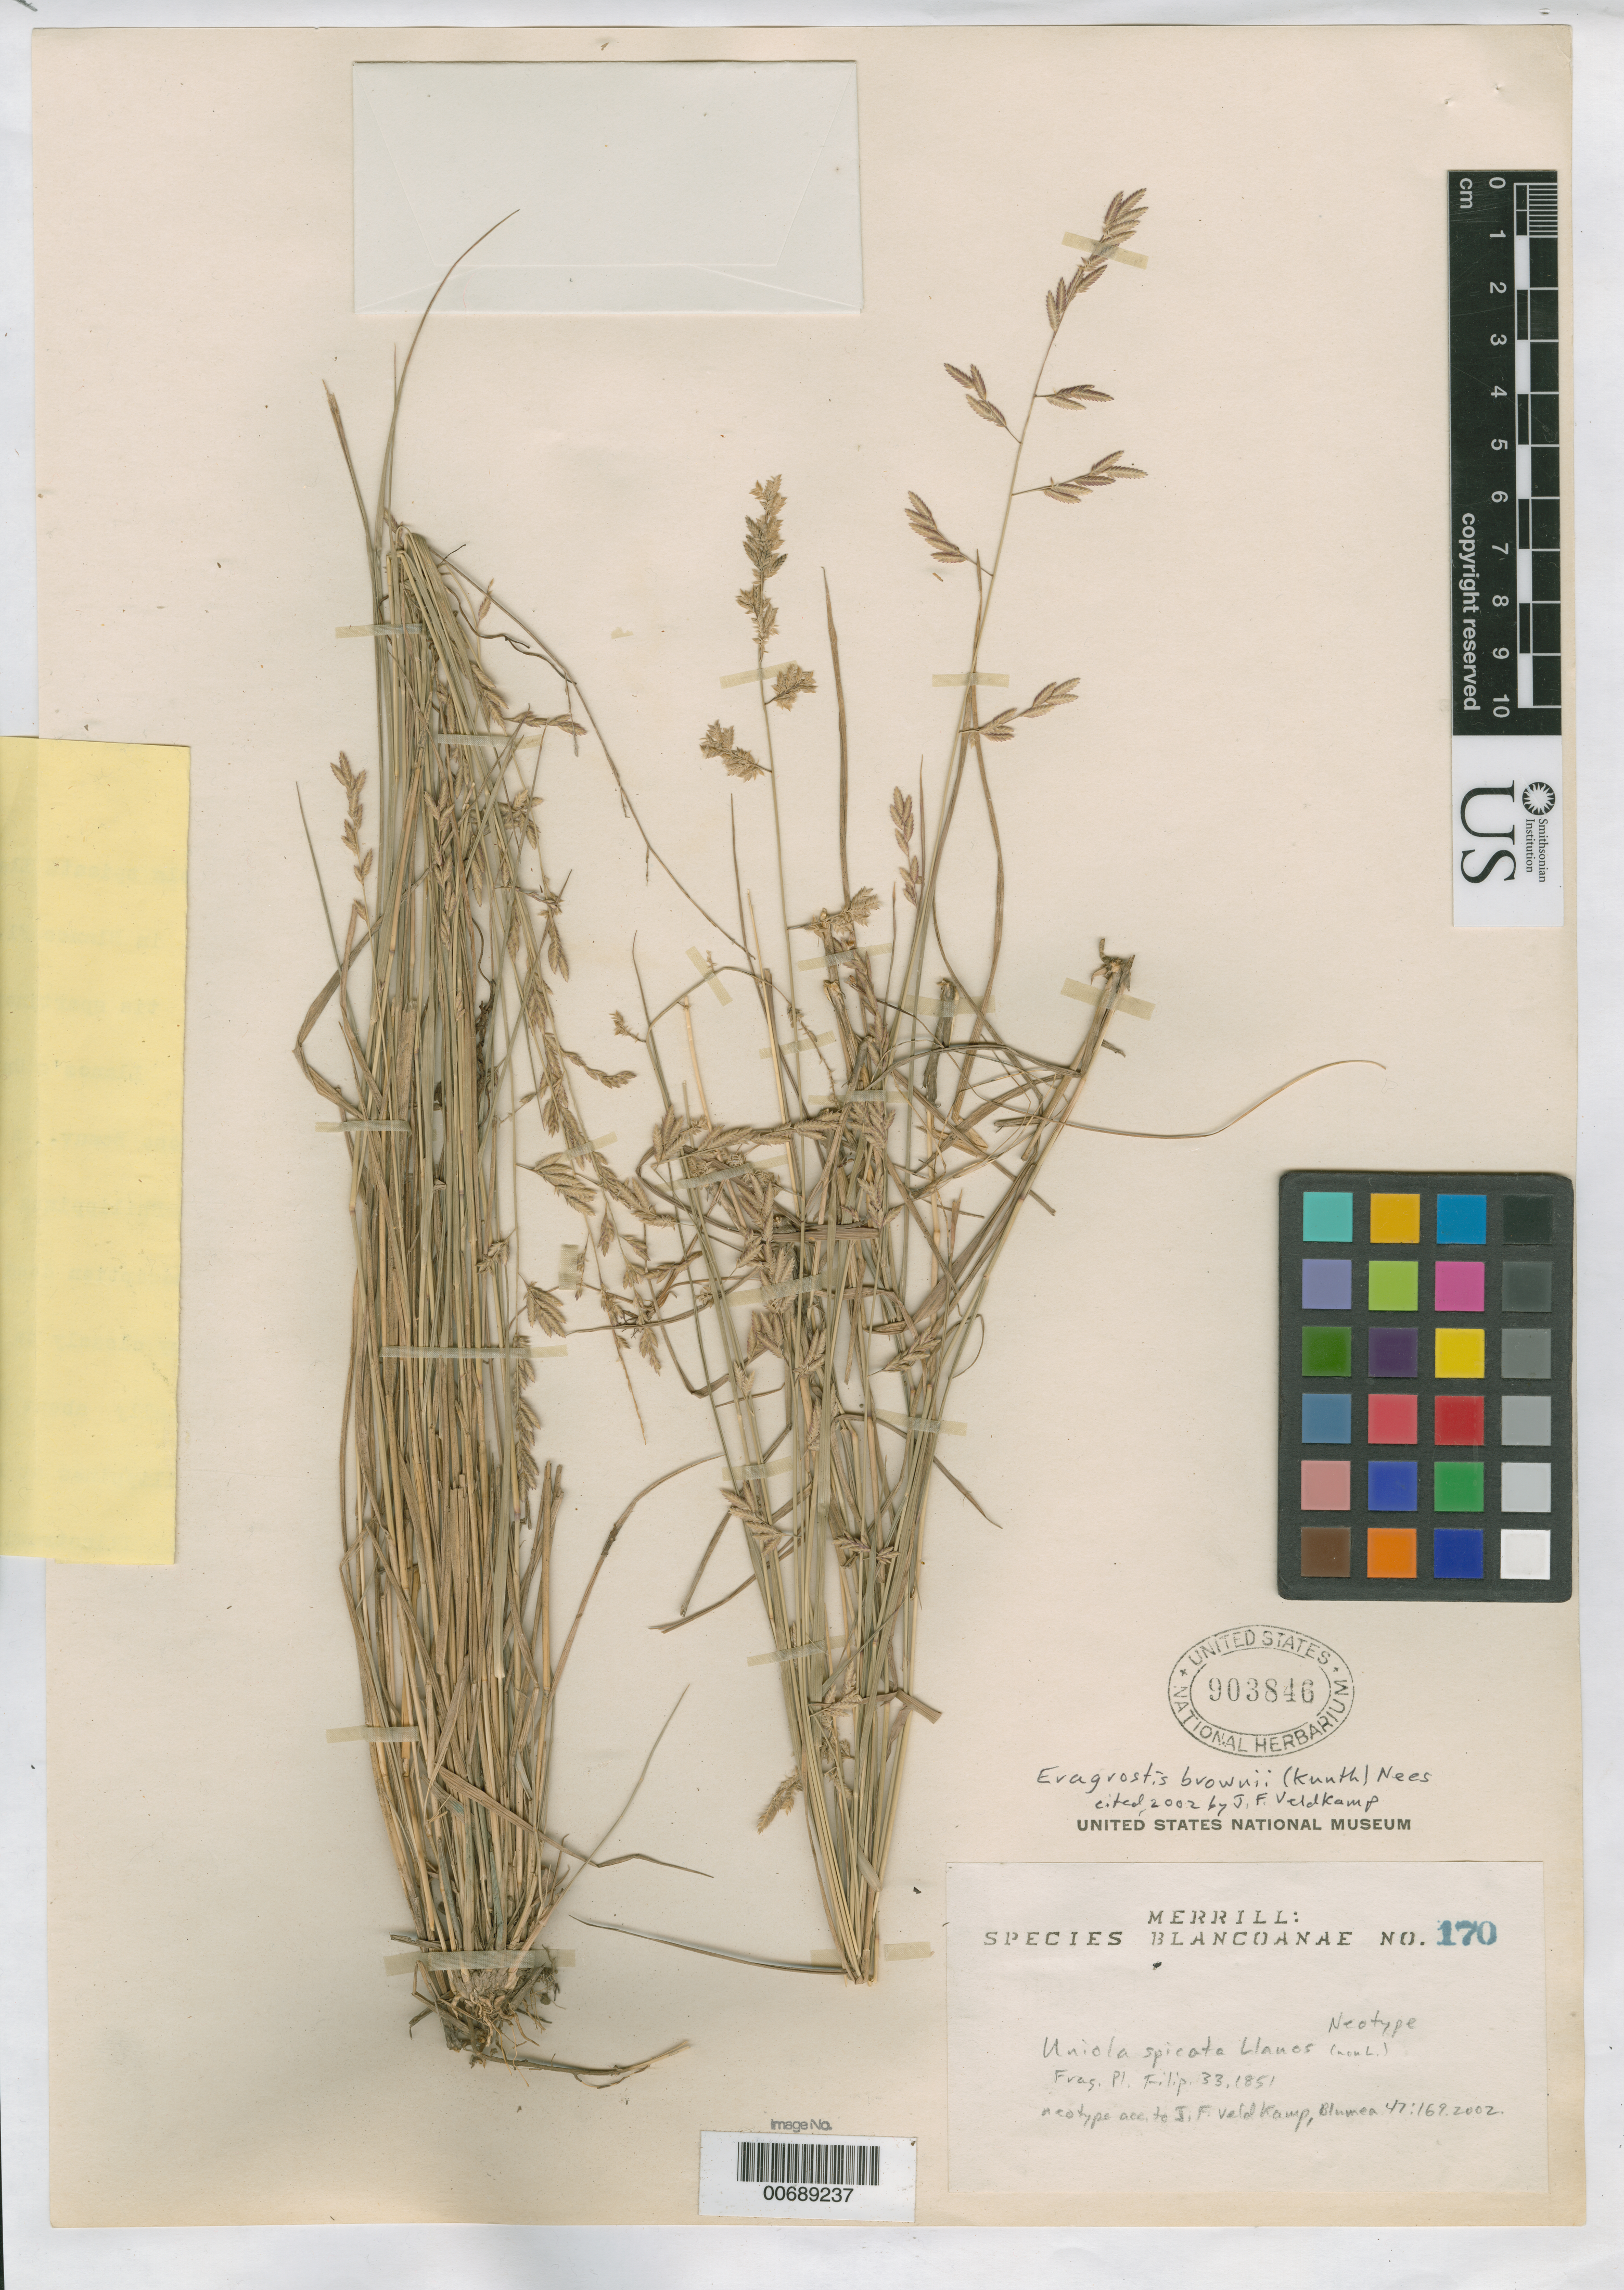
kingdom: Plantae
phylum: Tracheophyta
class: Liliopsida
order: Poales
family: Poaceae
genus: Uniola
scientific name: Uniola spicata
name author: Llanos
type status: Neotype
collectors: E. D. Merrill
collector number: Sp. Blancoan. 0170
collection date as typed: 1914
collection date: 1914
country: Philippines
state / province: National Capital Region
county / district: Manila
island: Luzon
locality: Luzon.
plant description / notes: Illustrative specimen for Merrill Sp. Blancoan.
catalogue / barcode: US 903846